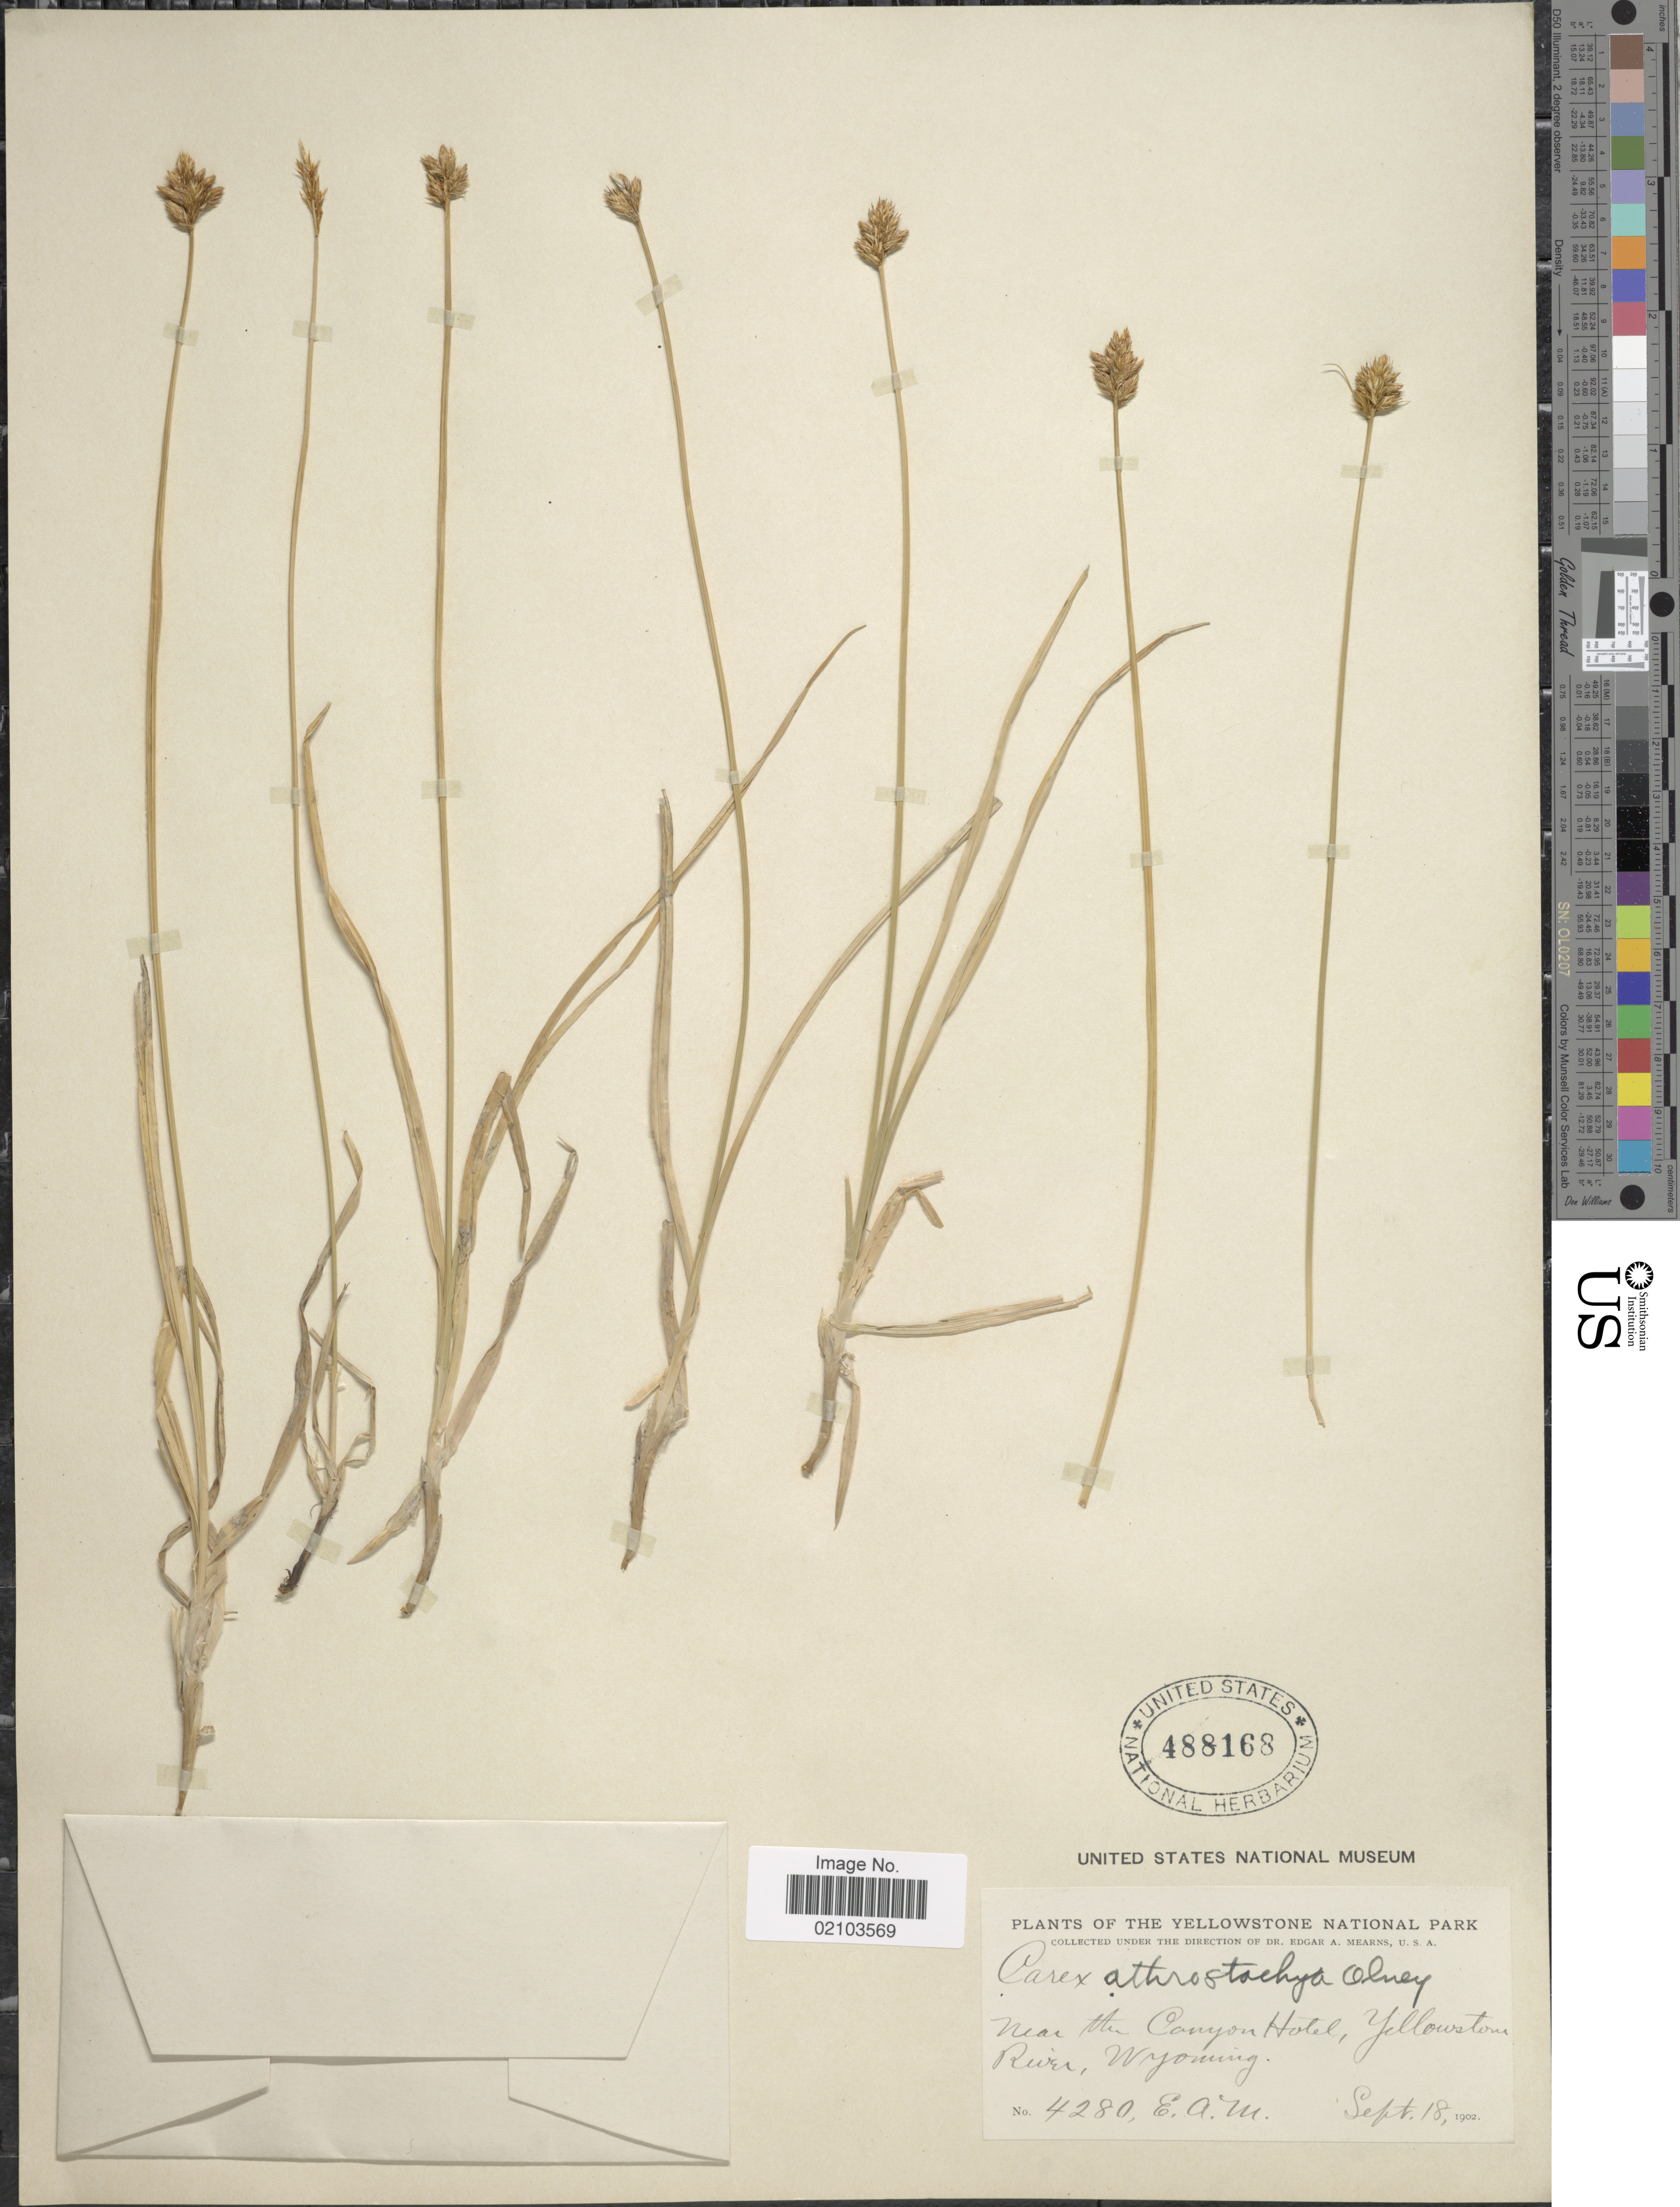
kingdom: Plantae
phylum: Tracheophyta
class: Liliopsida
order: Poales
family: Cyperaceae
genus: Carex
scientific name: Carex athrostachya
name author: Olney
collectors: E. A. Mearns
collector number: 4280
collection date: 1902-09-18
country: United States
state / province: Wyoming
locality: Yellowstone National Park. Near the Canyon Hotel, Yellowstone River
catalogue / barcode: US 488168